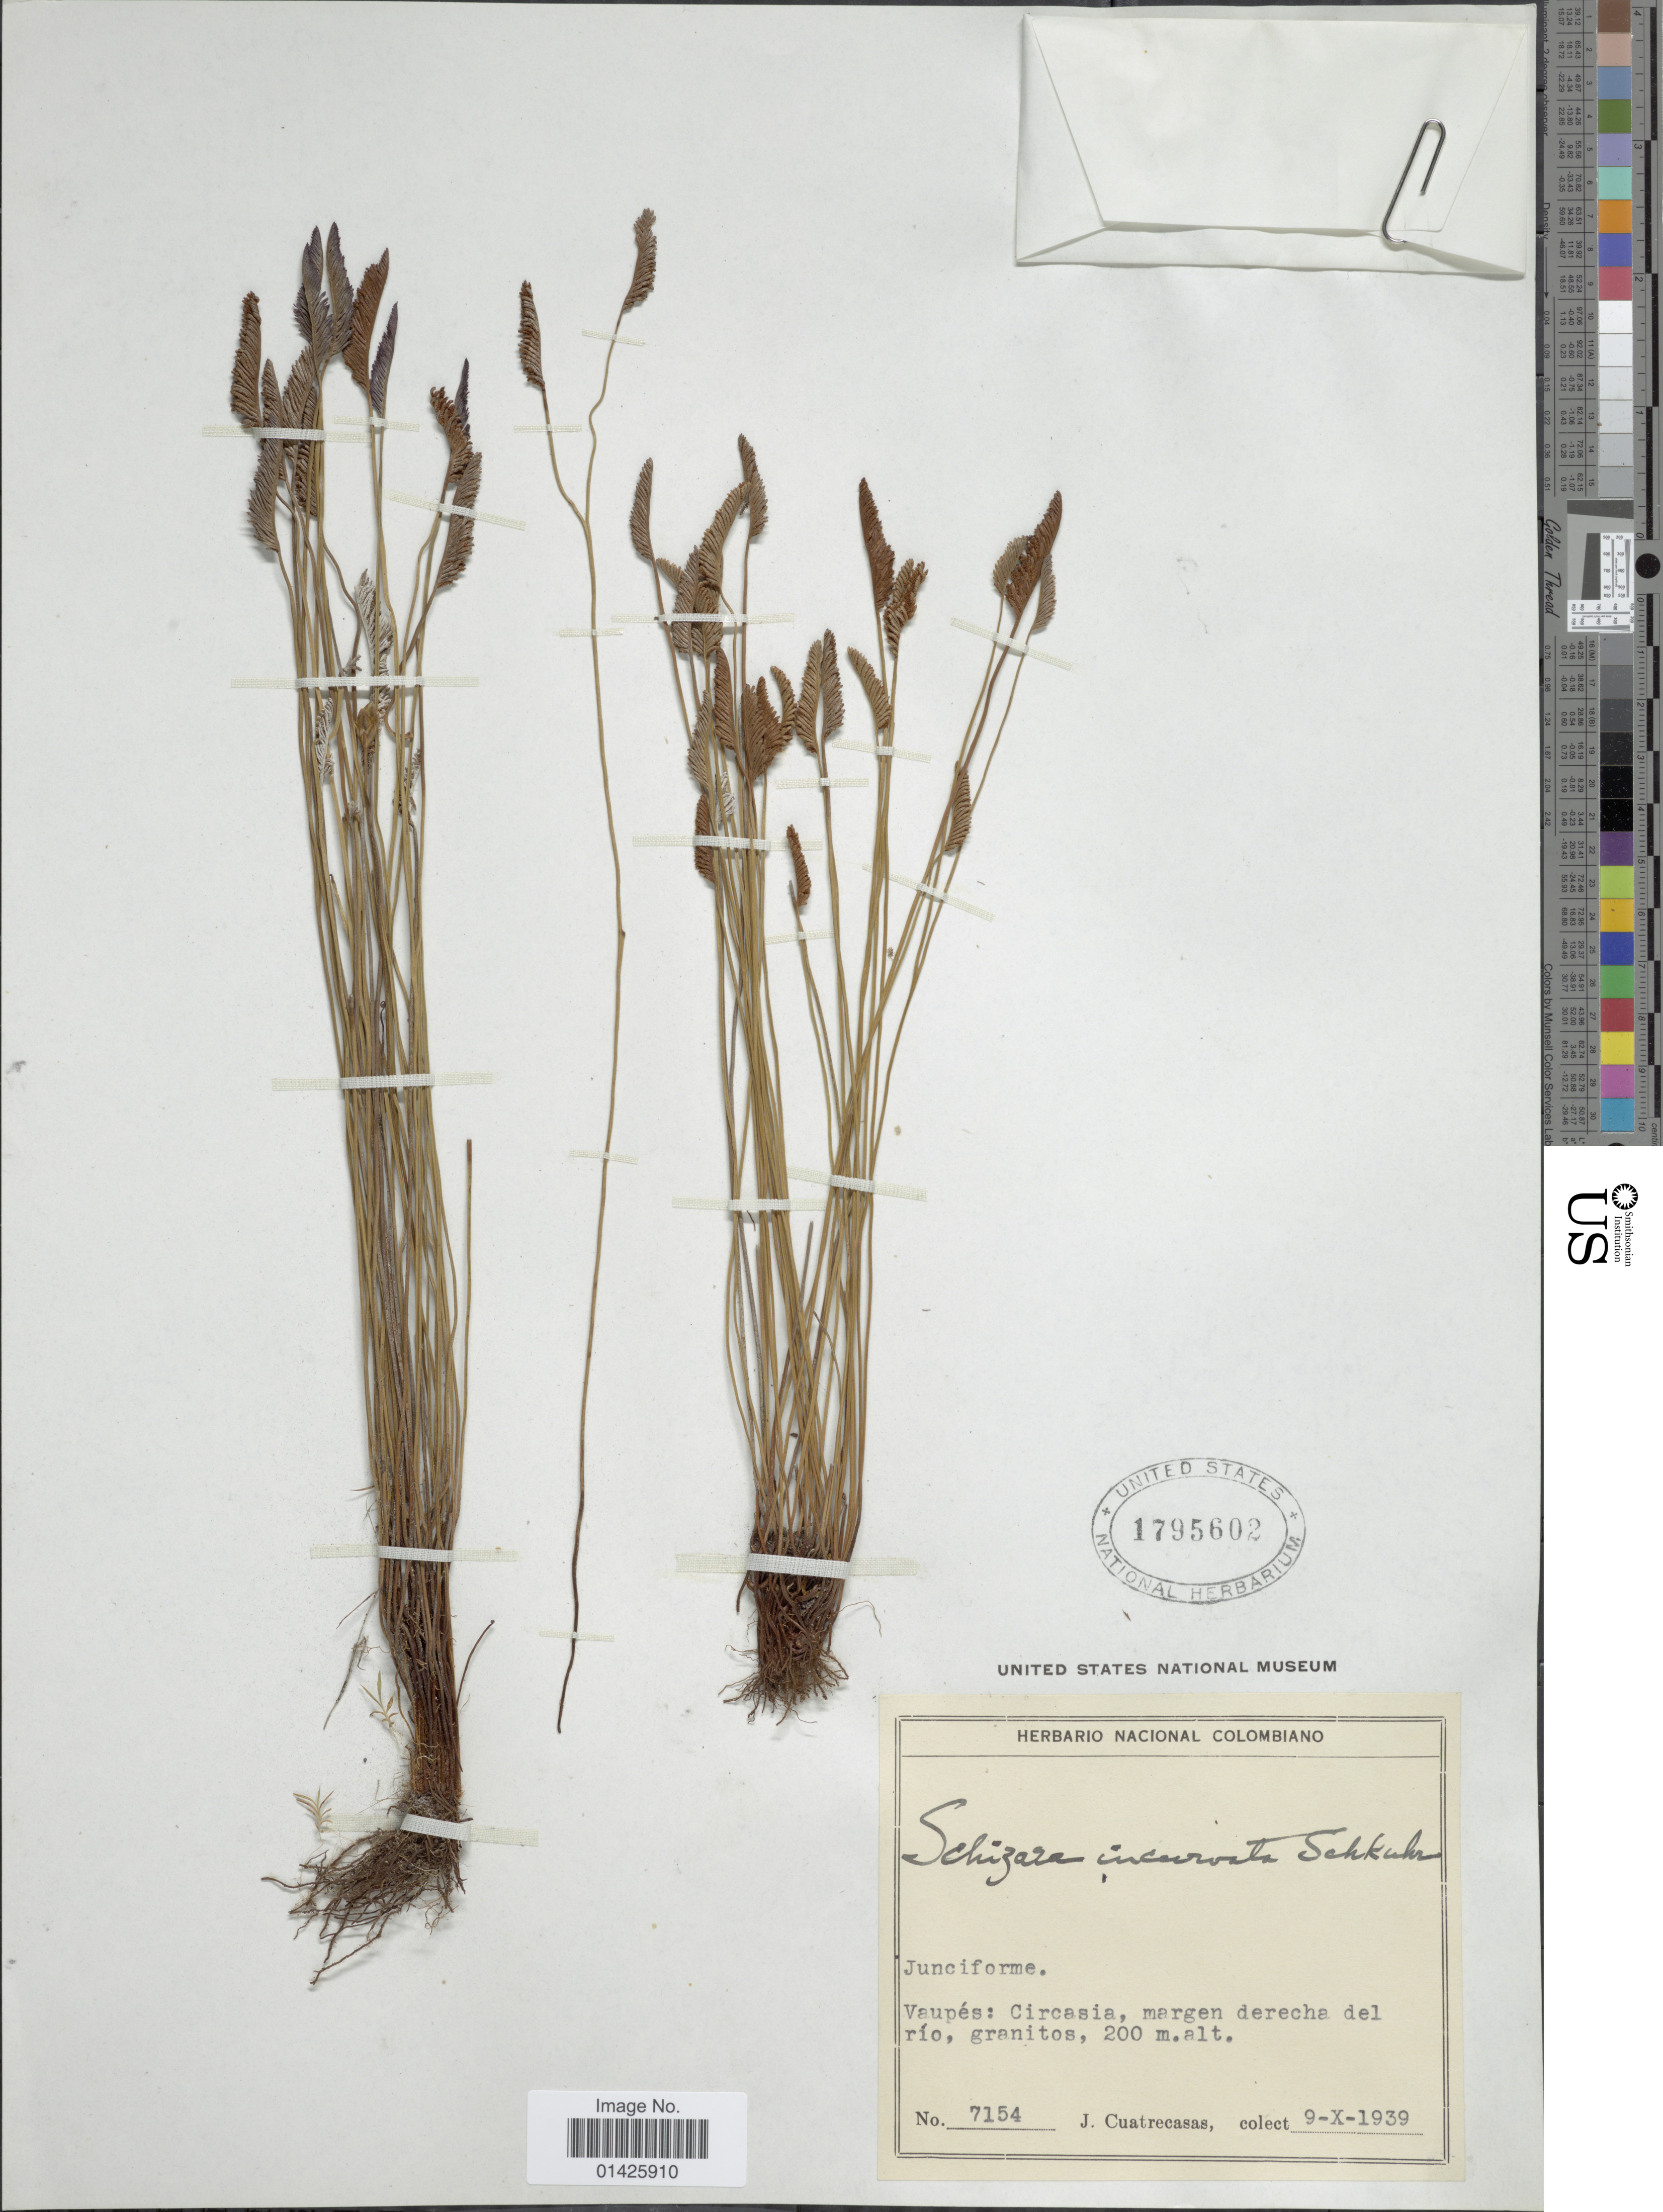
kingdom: Plantae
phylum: Tracheophyta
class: Polypodiopsida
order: Schizaeales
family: Schizaeaceae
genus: Schizaea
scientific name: Schizaea incurvata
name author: Schkuhr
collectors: J. Cuatrecasas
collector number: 7154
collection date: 1939-10-09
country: Colombia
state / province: Vaupés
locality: Circasia, amrgen derecha del río, granitos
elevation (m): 200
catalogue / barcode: US 1795602